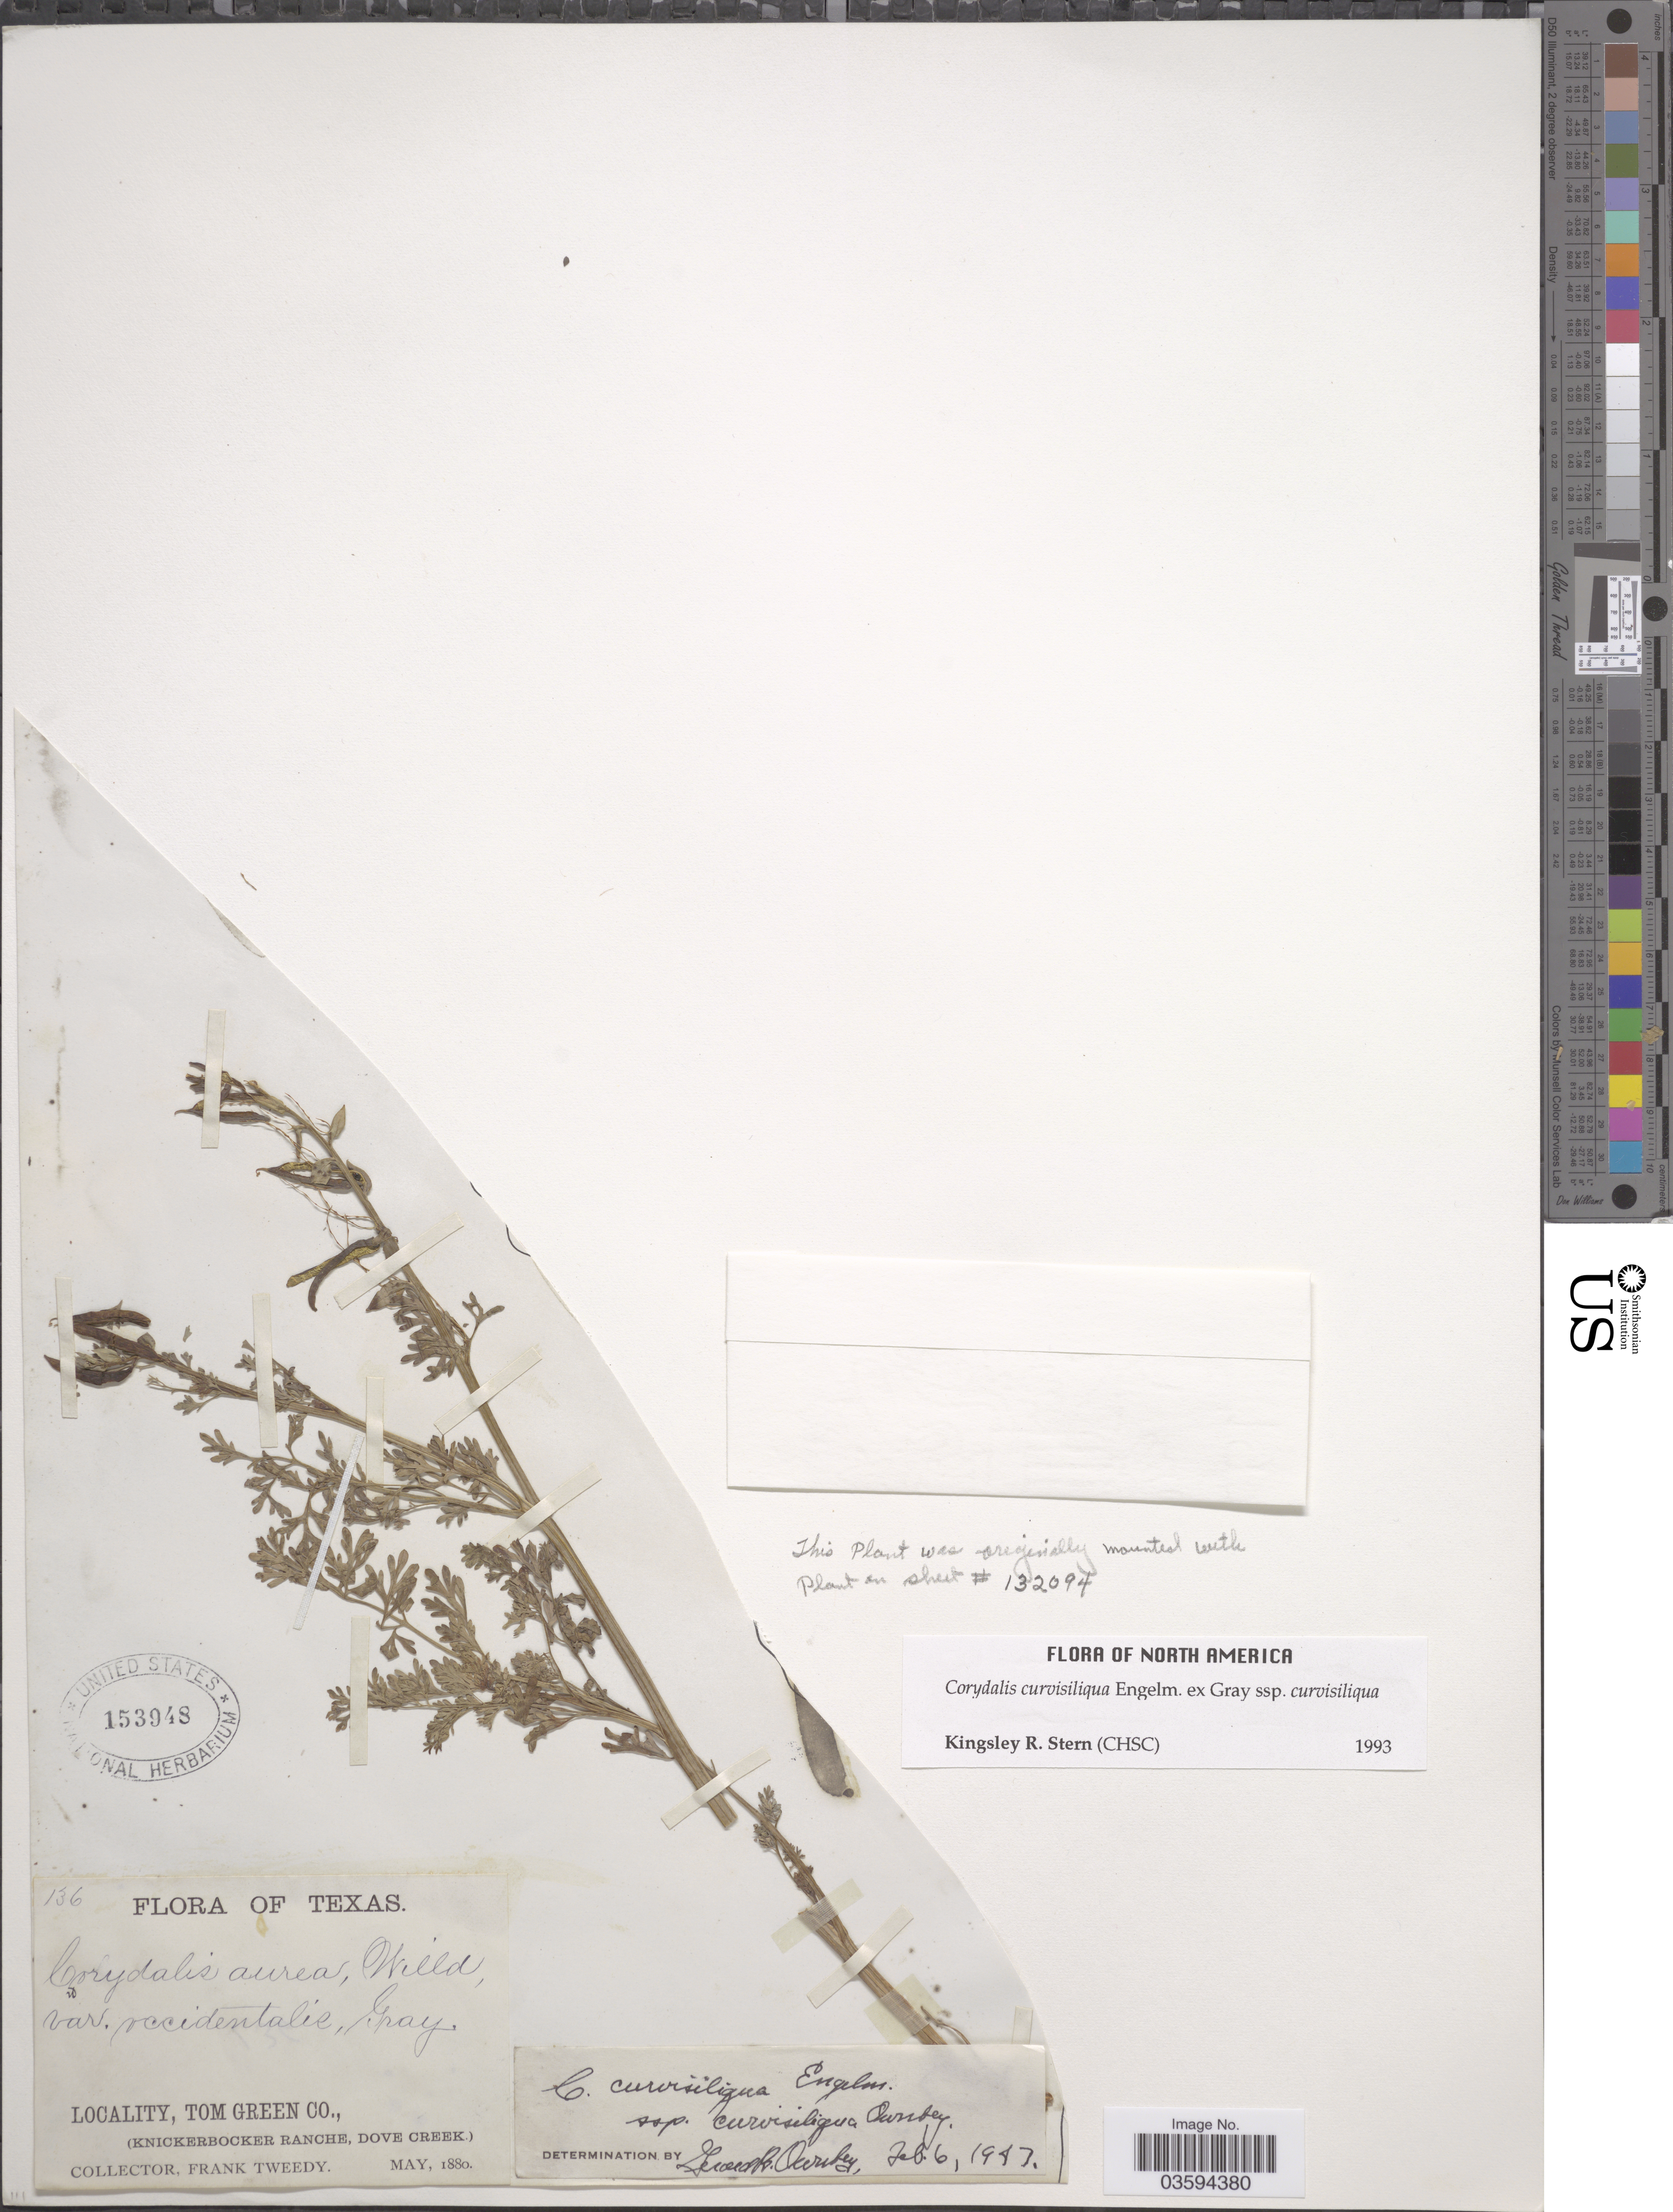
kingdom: Plantae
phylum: Tracheophyta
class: Magnoliopsida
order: Ranunculales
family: Papaveraceae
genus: Corydalis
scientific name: Corydalis curvisiliqua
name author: (A. Gray) Engelm. ex A. Gray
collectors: F. Tweedy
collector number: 136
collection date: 1880-05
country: United States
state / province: Texas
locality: Tom Green Co., (Knickerbocker Ranche, Dove Creek).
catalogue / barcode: US 153948